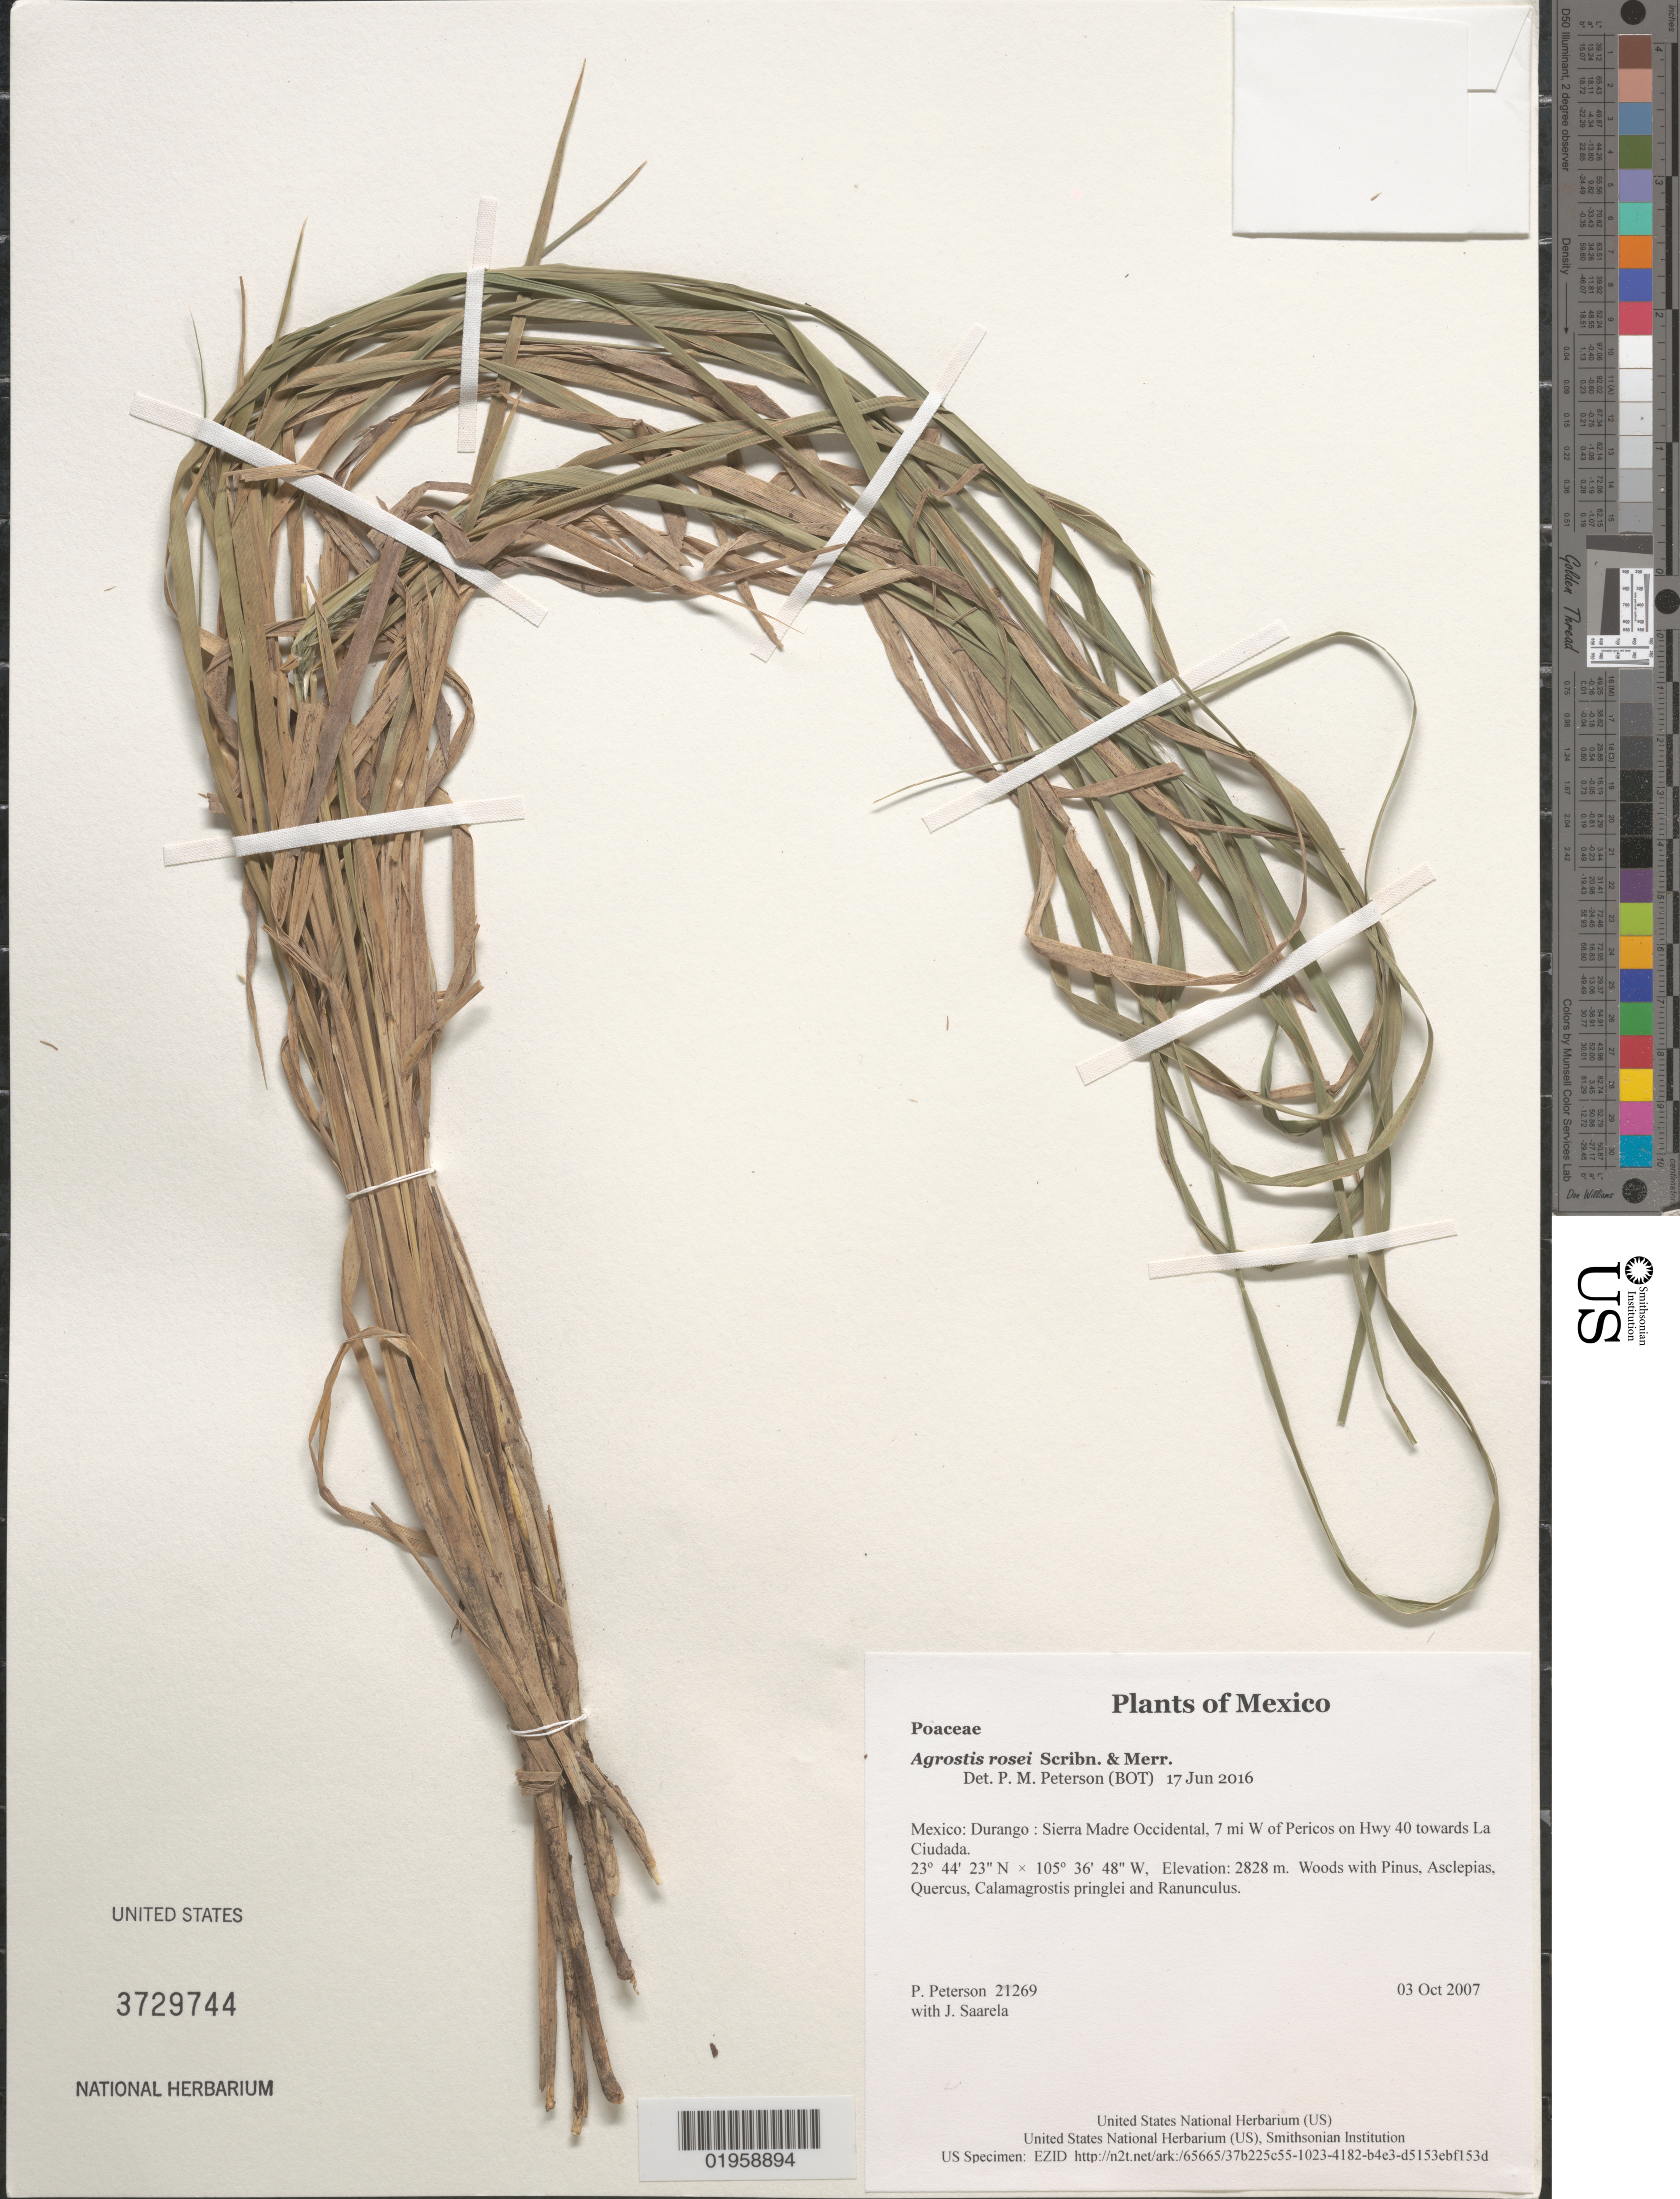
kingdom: Plantae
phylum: Tracheophyta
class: Liliopsida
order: Poales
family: Poaceae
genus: Muhlenbergia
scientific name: Muhlenbergia virescens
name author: (Kunth) Trin.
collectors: P. M. Peterson & J. Saarela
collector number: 21259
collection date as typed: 03 Oct 2007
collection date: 2007-10-03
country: Mexico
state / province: Durango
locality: Sierra Madre Occidental, 7 mi W of Pericos on Hwy 40 towards La Ciudada.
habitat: Woods with Pinus, Asclepias, Quercus, Calamagrostis pringlei and Ranunculus.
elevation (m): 2828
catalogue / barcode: US 3729744